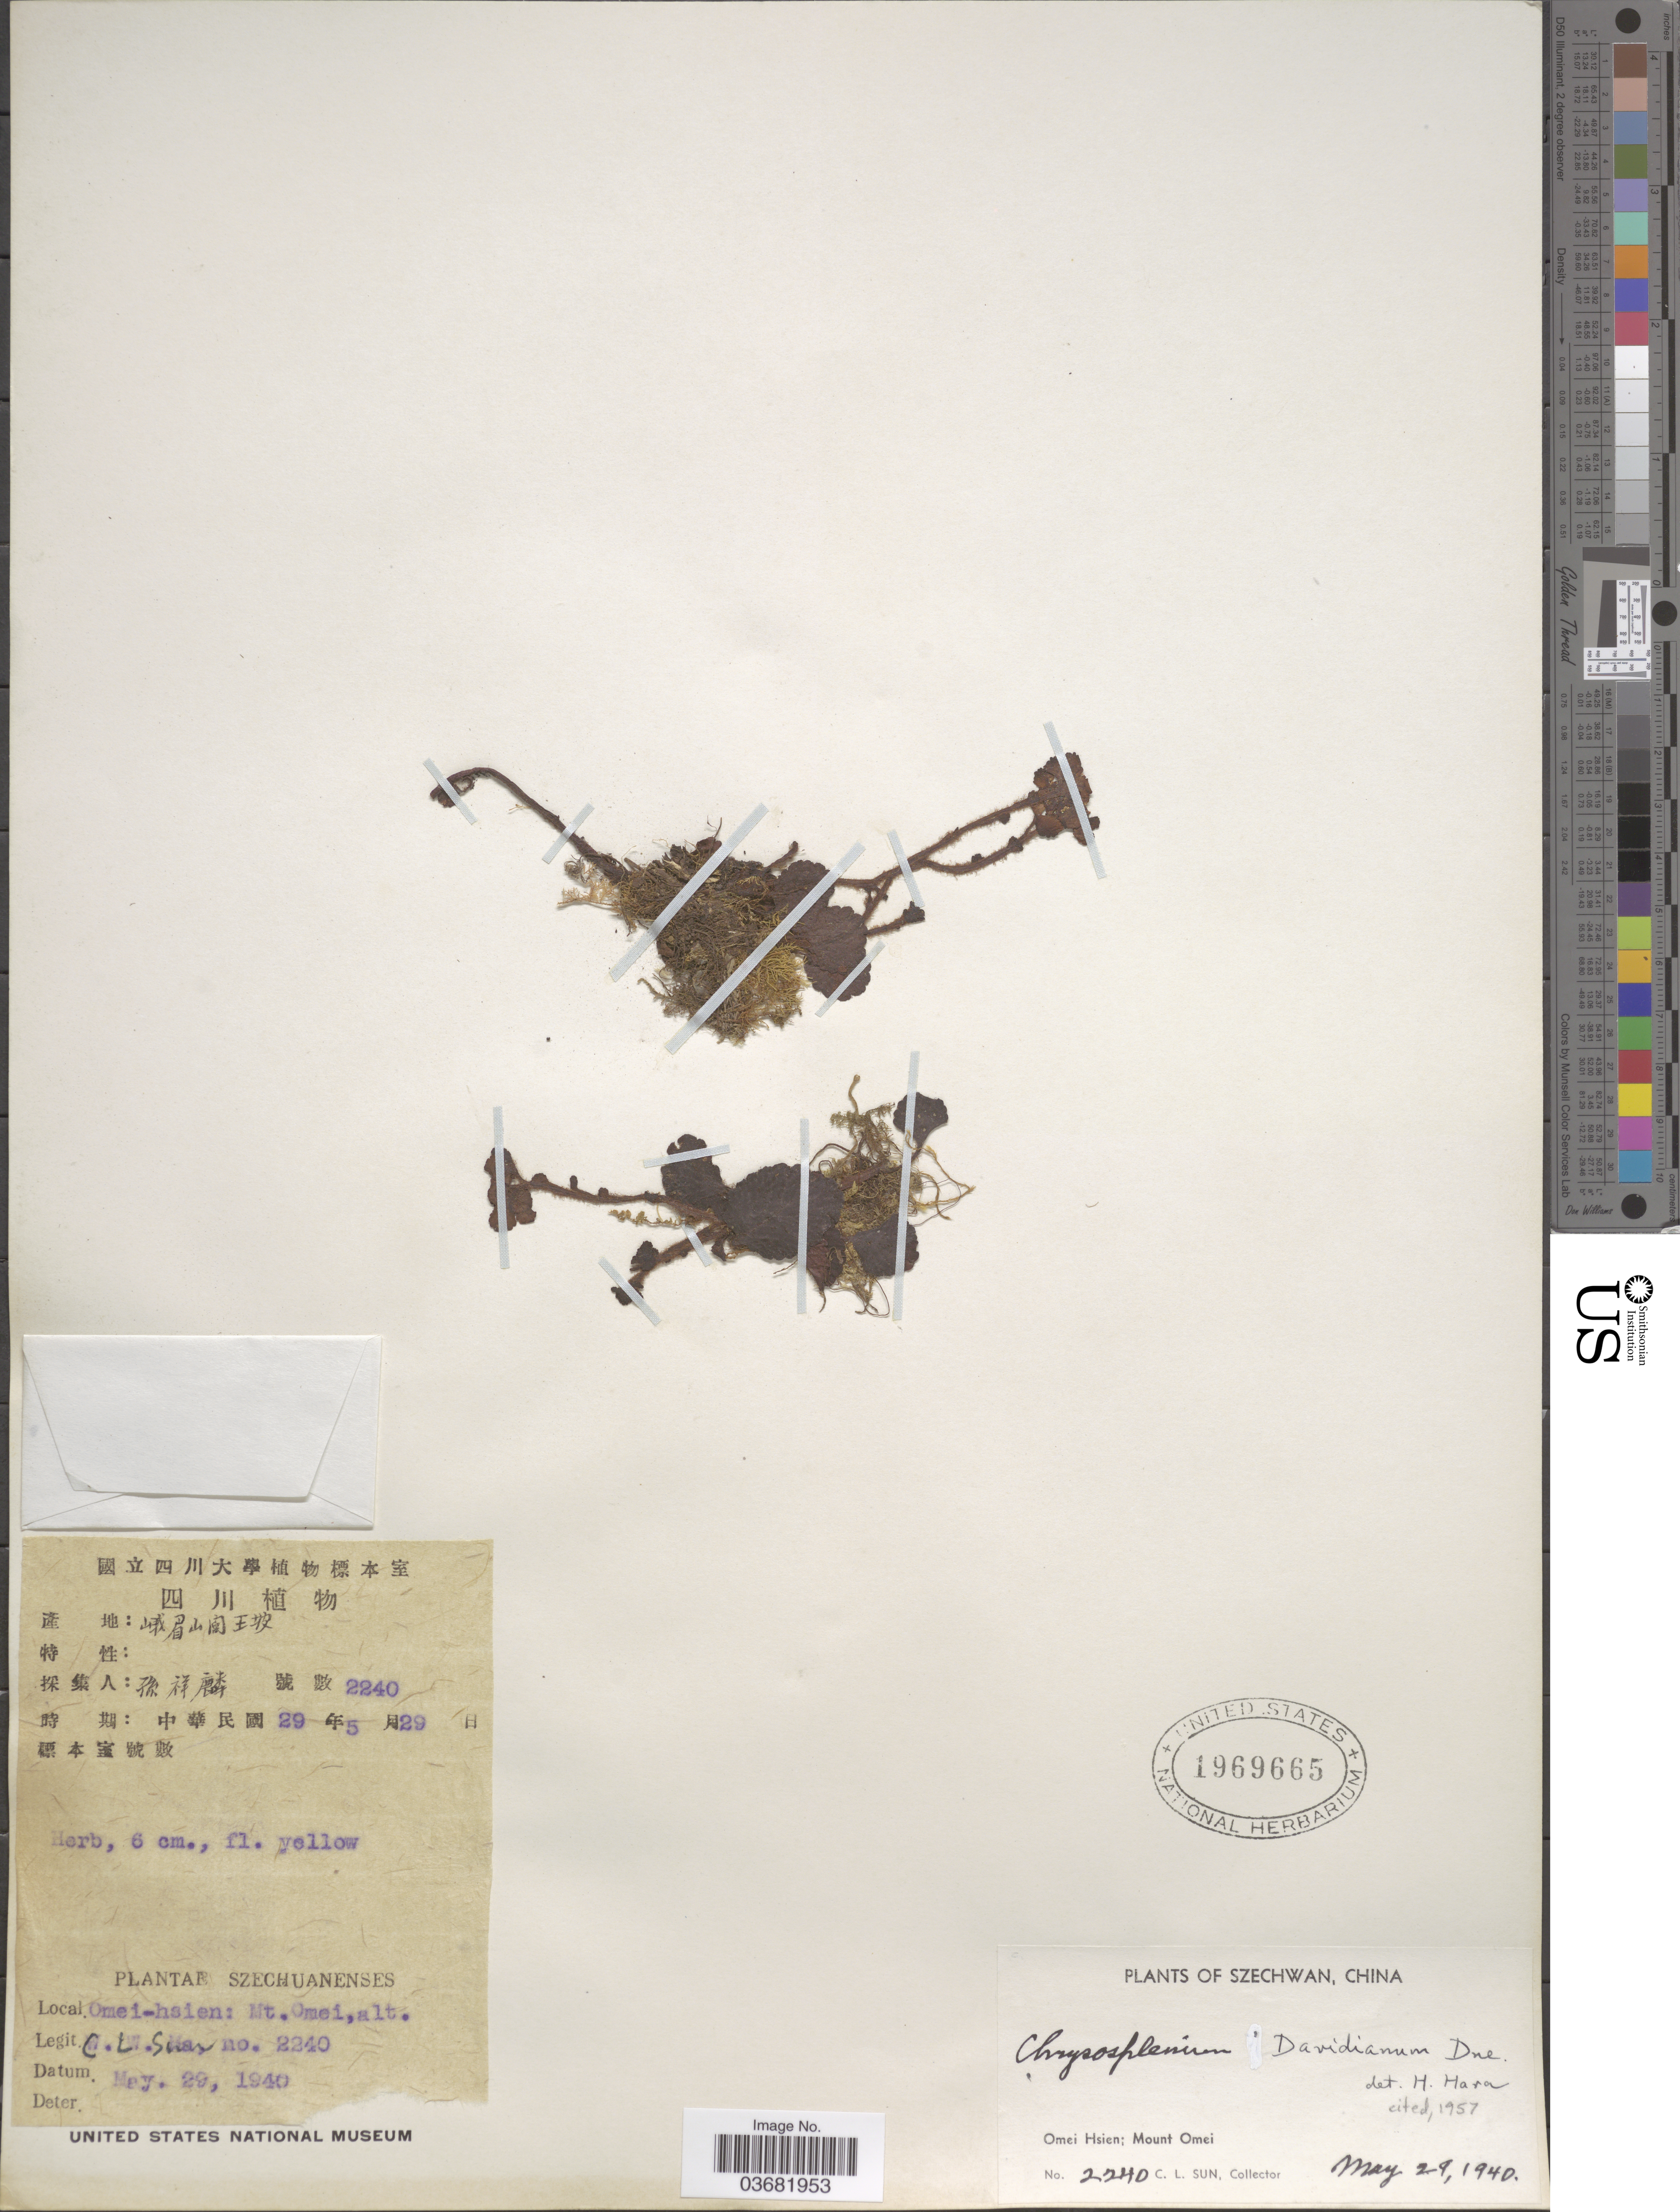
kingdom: Plantae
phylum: Tracheophyta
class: Magnoliopsida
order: Saxifragales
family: Saxifragaceae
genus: Chrysosplenium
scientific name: Chrysosplenium davidianum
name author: Decne. ex Maxim.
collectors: C. Sun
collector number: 2240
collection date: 1940-05-29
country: China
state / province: Sichuan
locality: Szechwan. Omei Hsien; Mount Omei.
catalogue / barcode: US 1969665